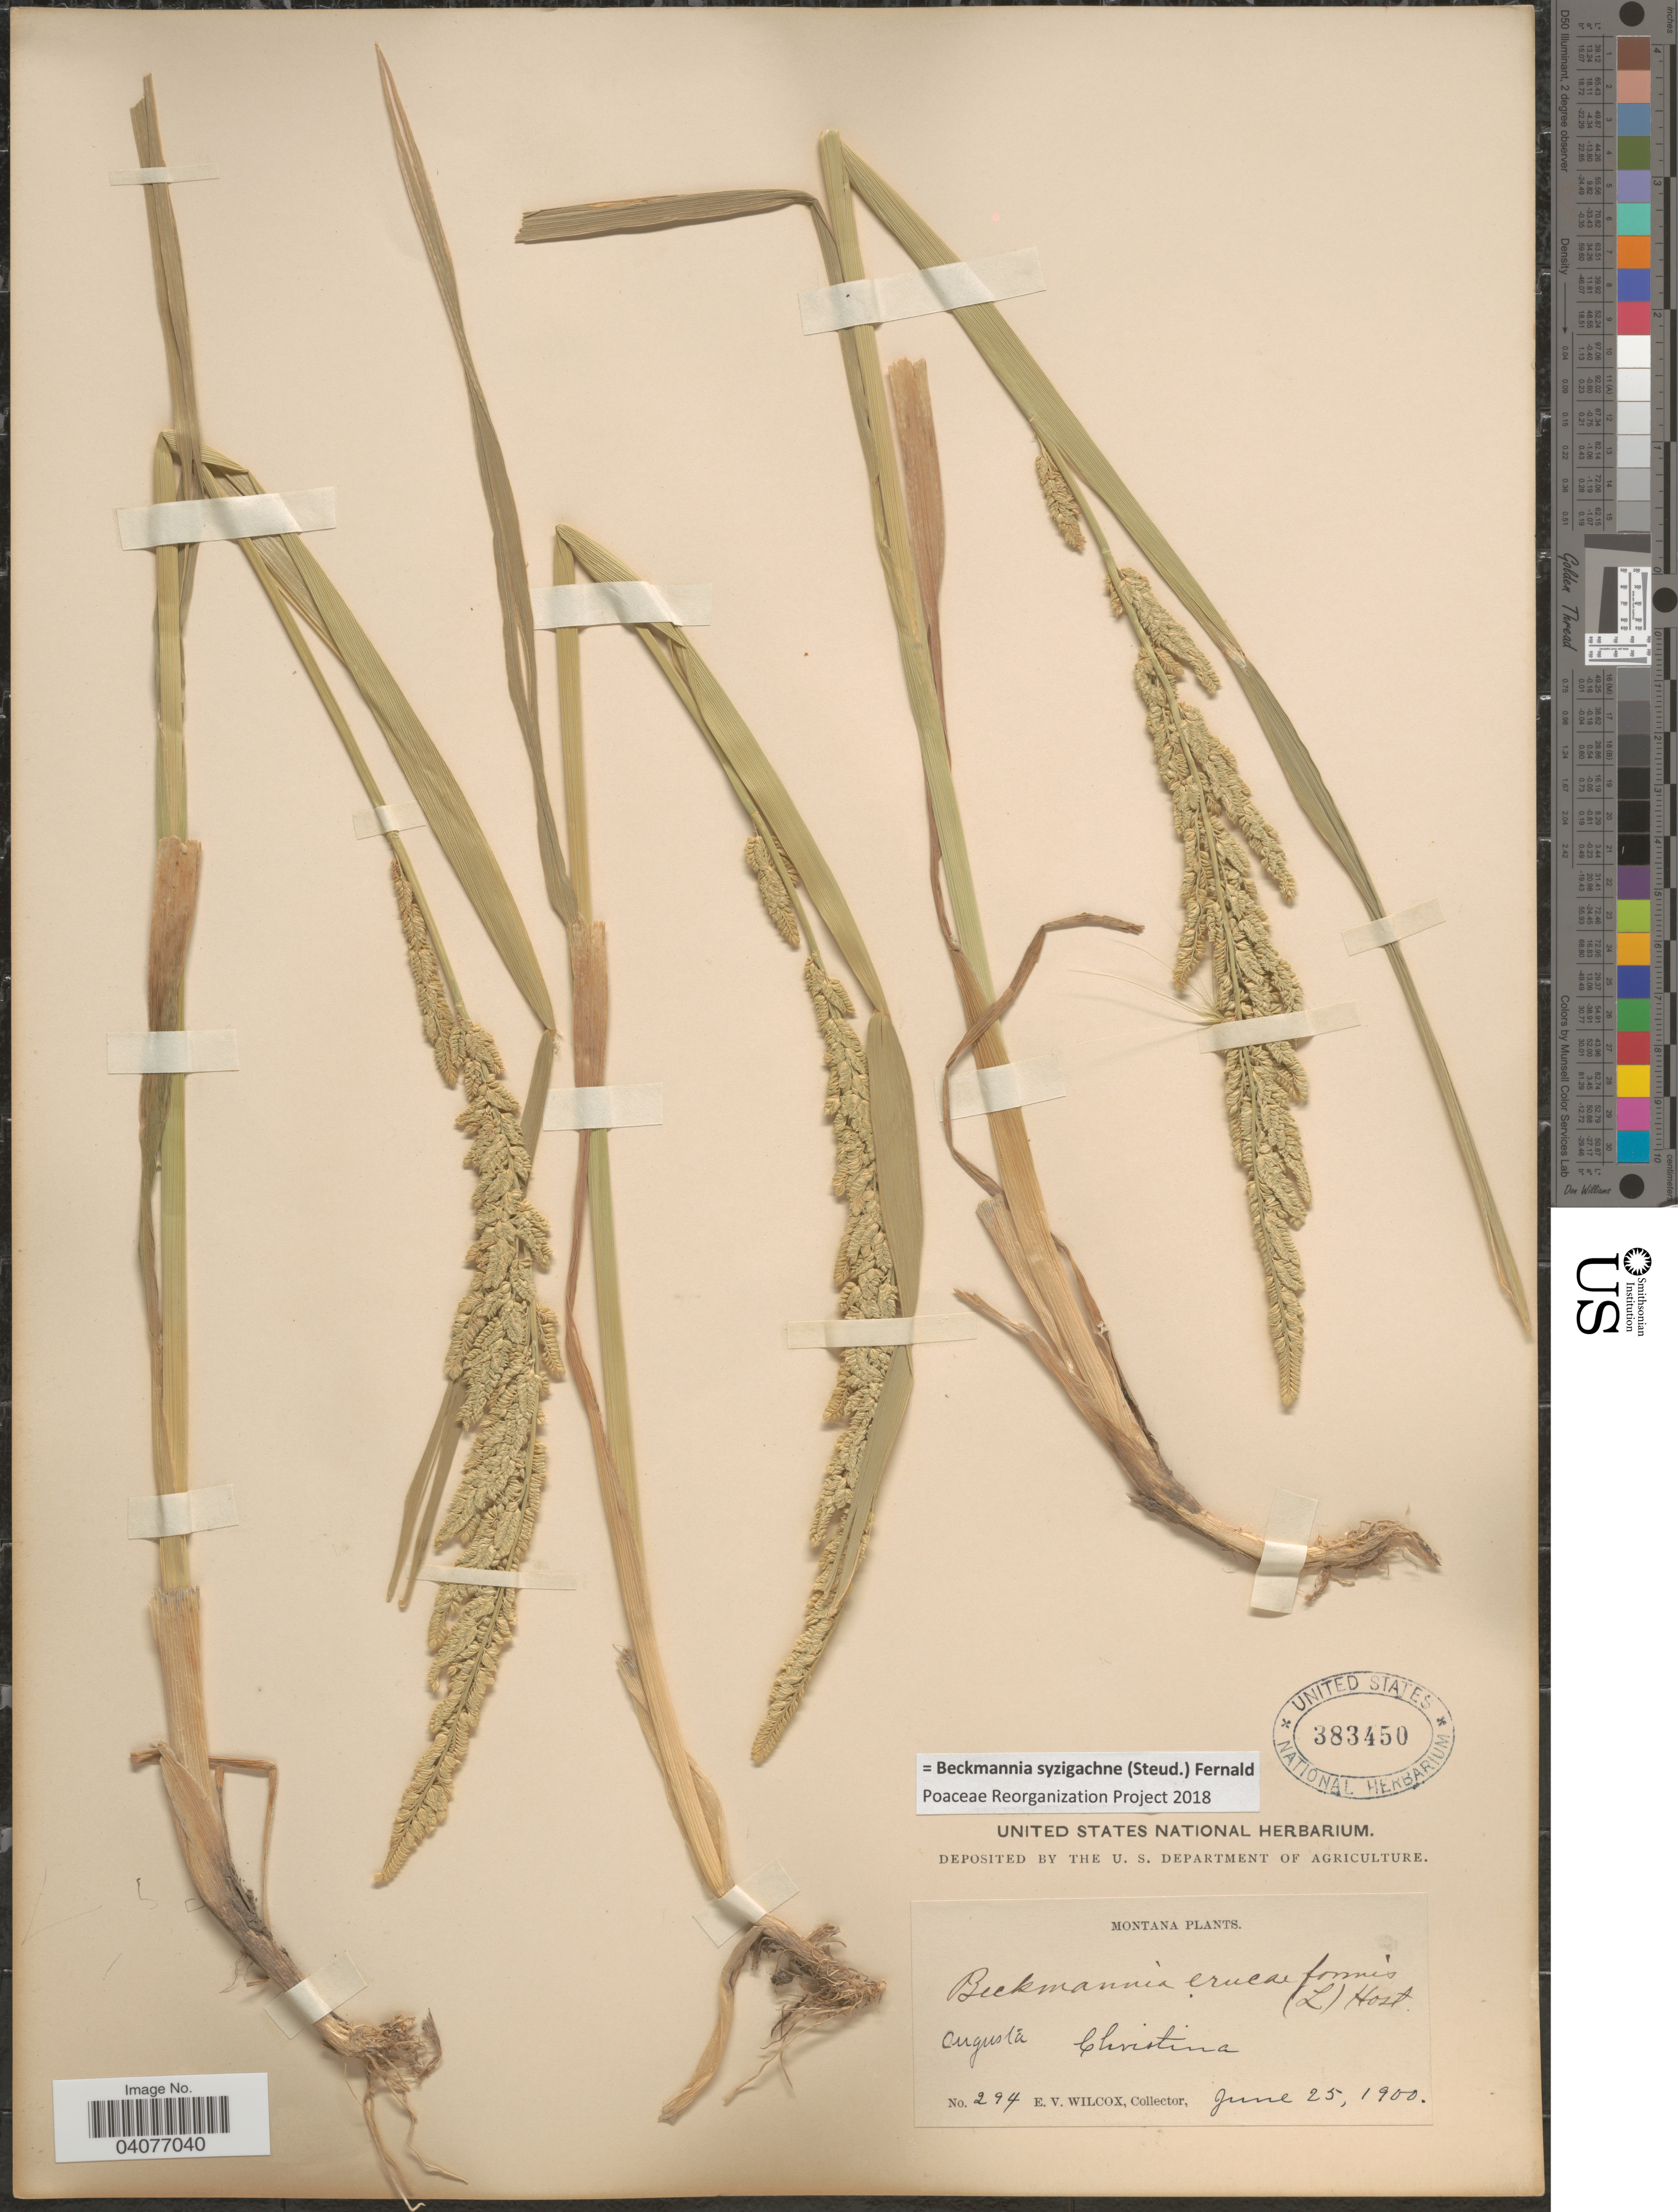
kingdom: Plantae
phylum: Tracheophyta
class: Liliopsida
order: Poales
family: Poaceae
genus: Beckmannia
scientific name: Beckmannia syzigachne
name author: (Steud.) Fernald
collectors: E. V. Wilcox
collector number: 294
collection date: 1900-06-25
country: United States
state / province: Montana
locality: Augusta Christina.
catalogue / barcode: US 383450